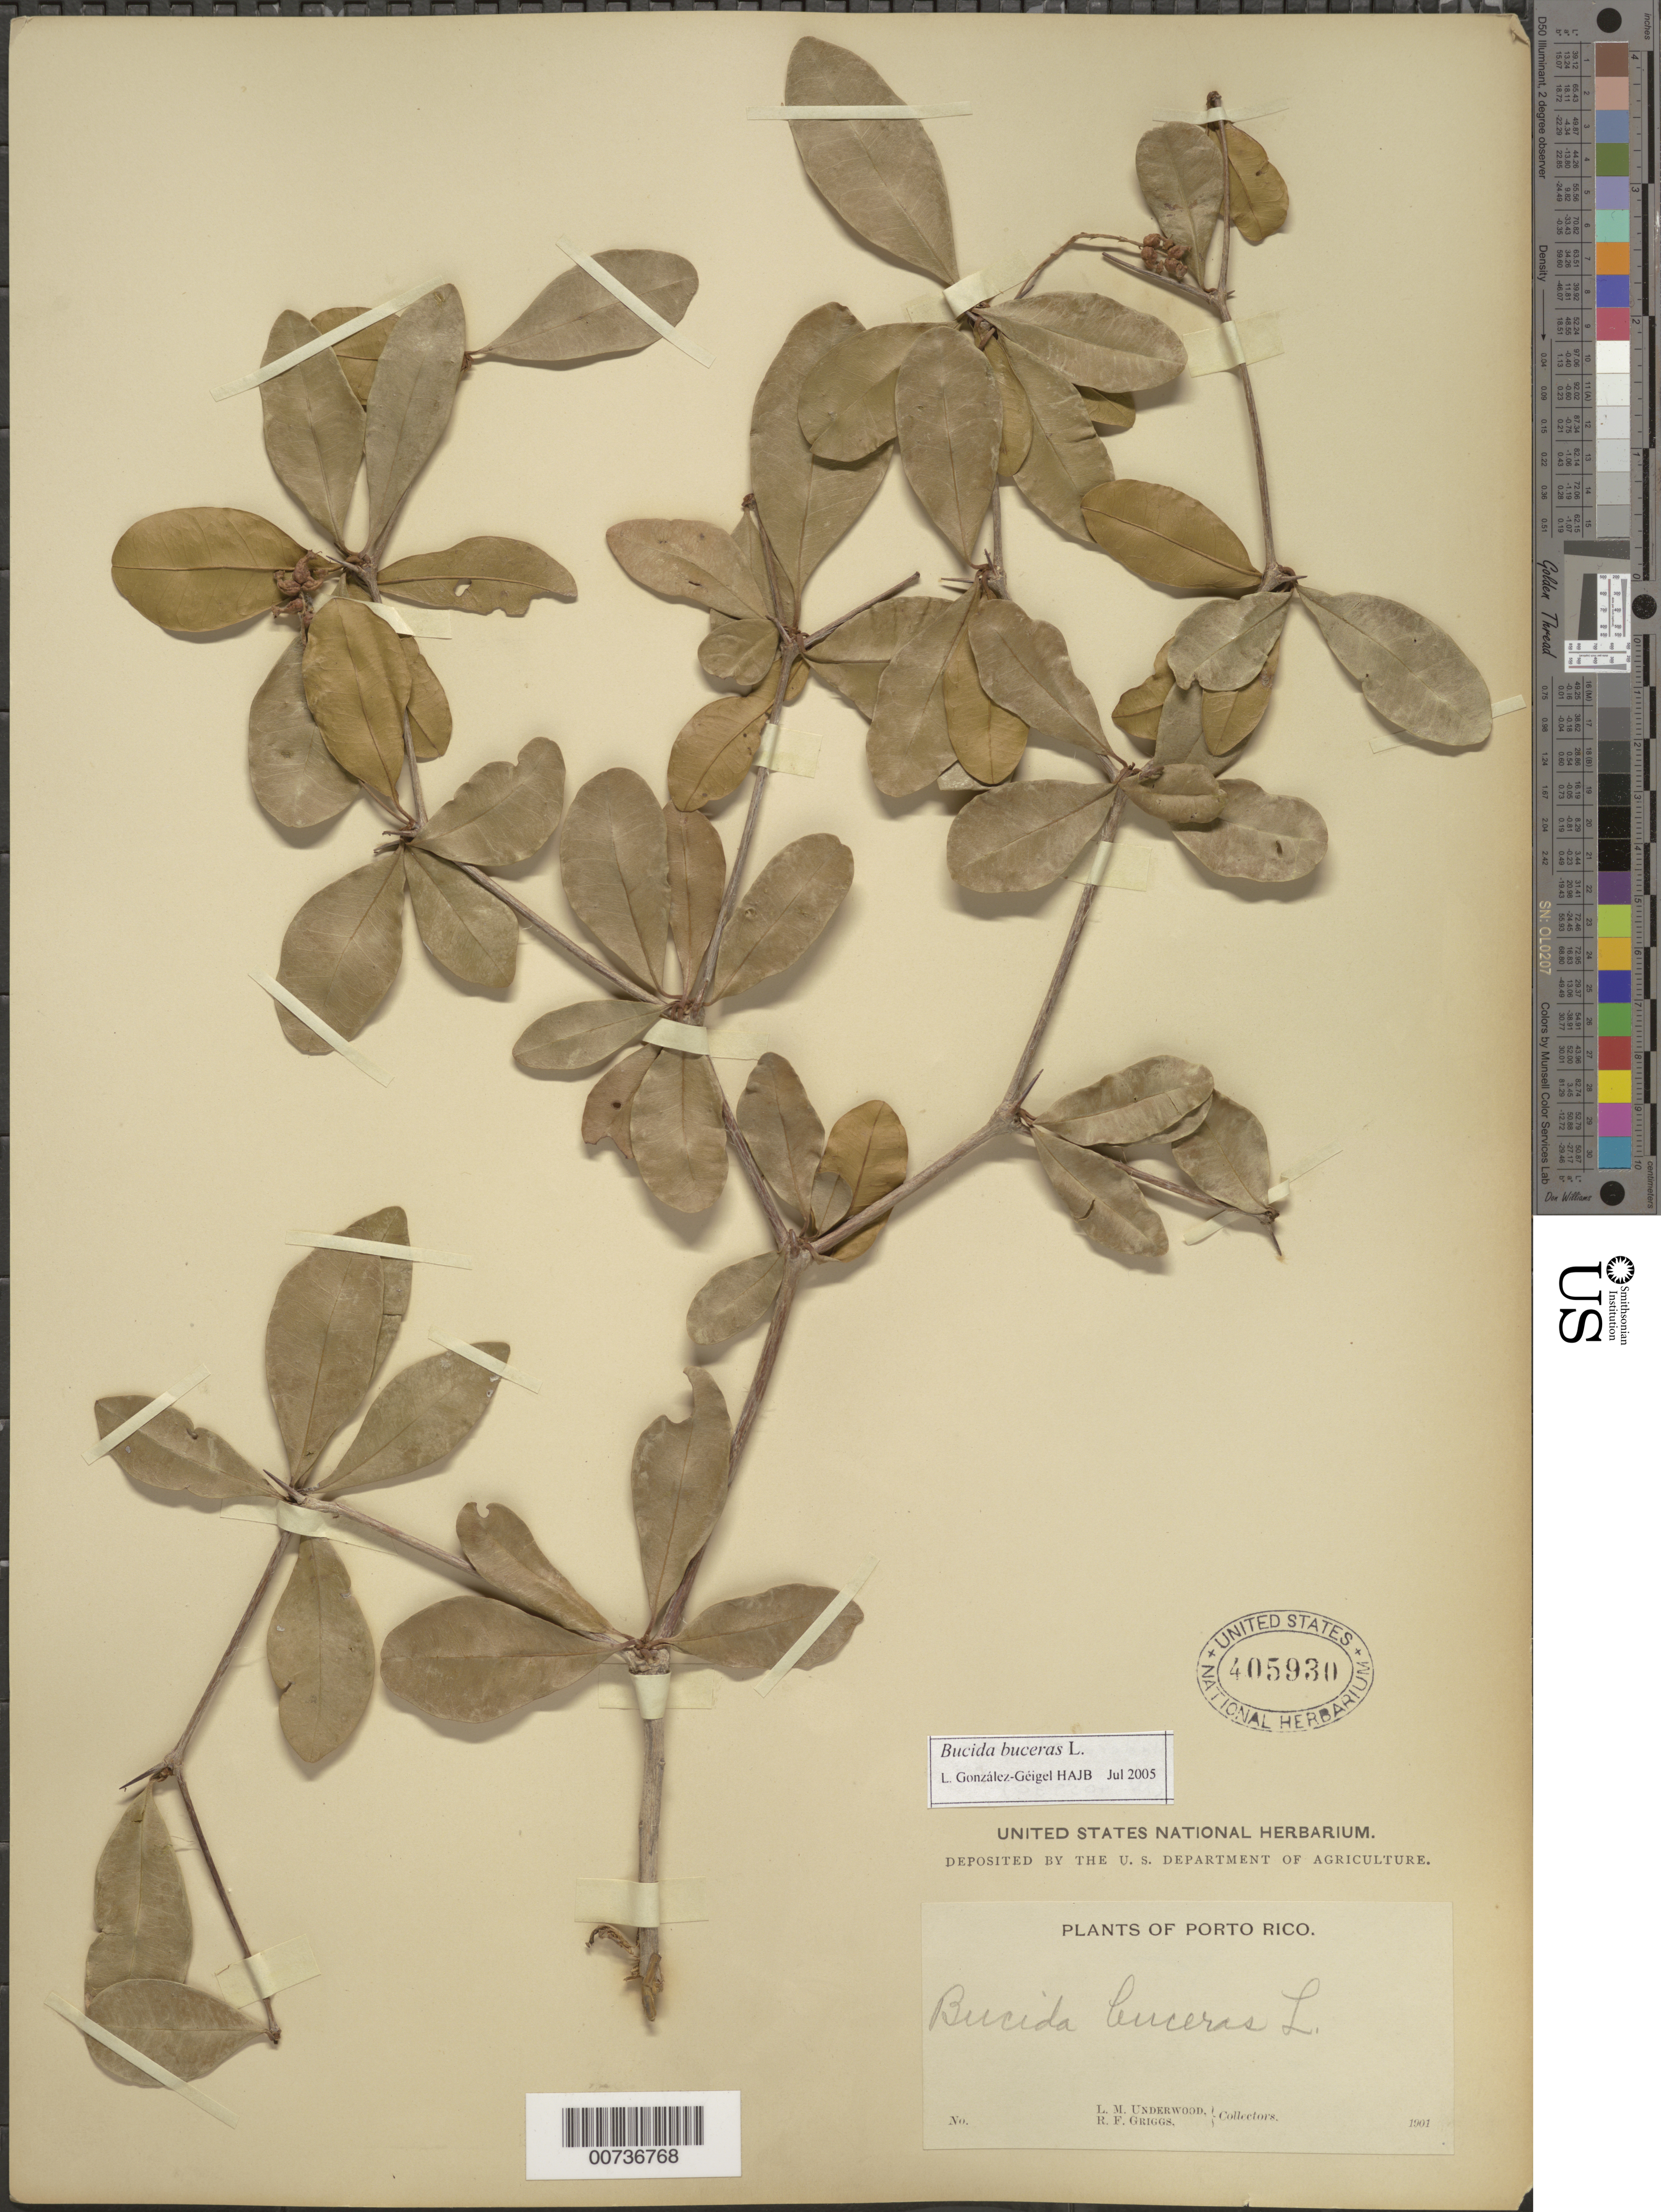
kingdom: Plantae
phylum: Tracheophyta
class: Magnoliopsida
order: Myrtales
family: Combretaceae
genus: Terminalia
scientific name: Terminalia buceras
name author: (L.) C. Wright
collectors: L. M. Underwood & R. F. Griggs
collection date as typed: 1901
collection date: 1901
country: Puerto Rico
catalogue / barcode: US 405930